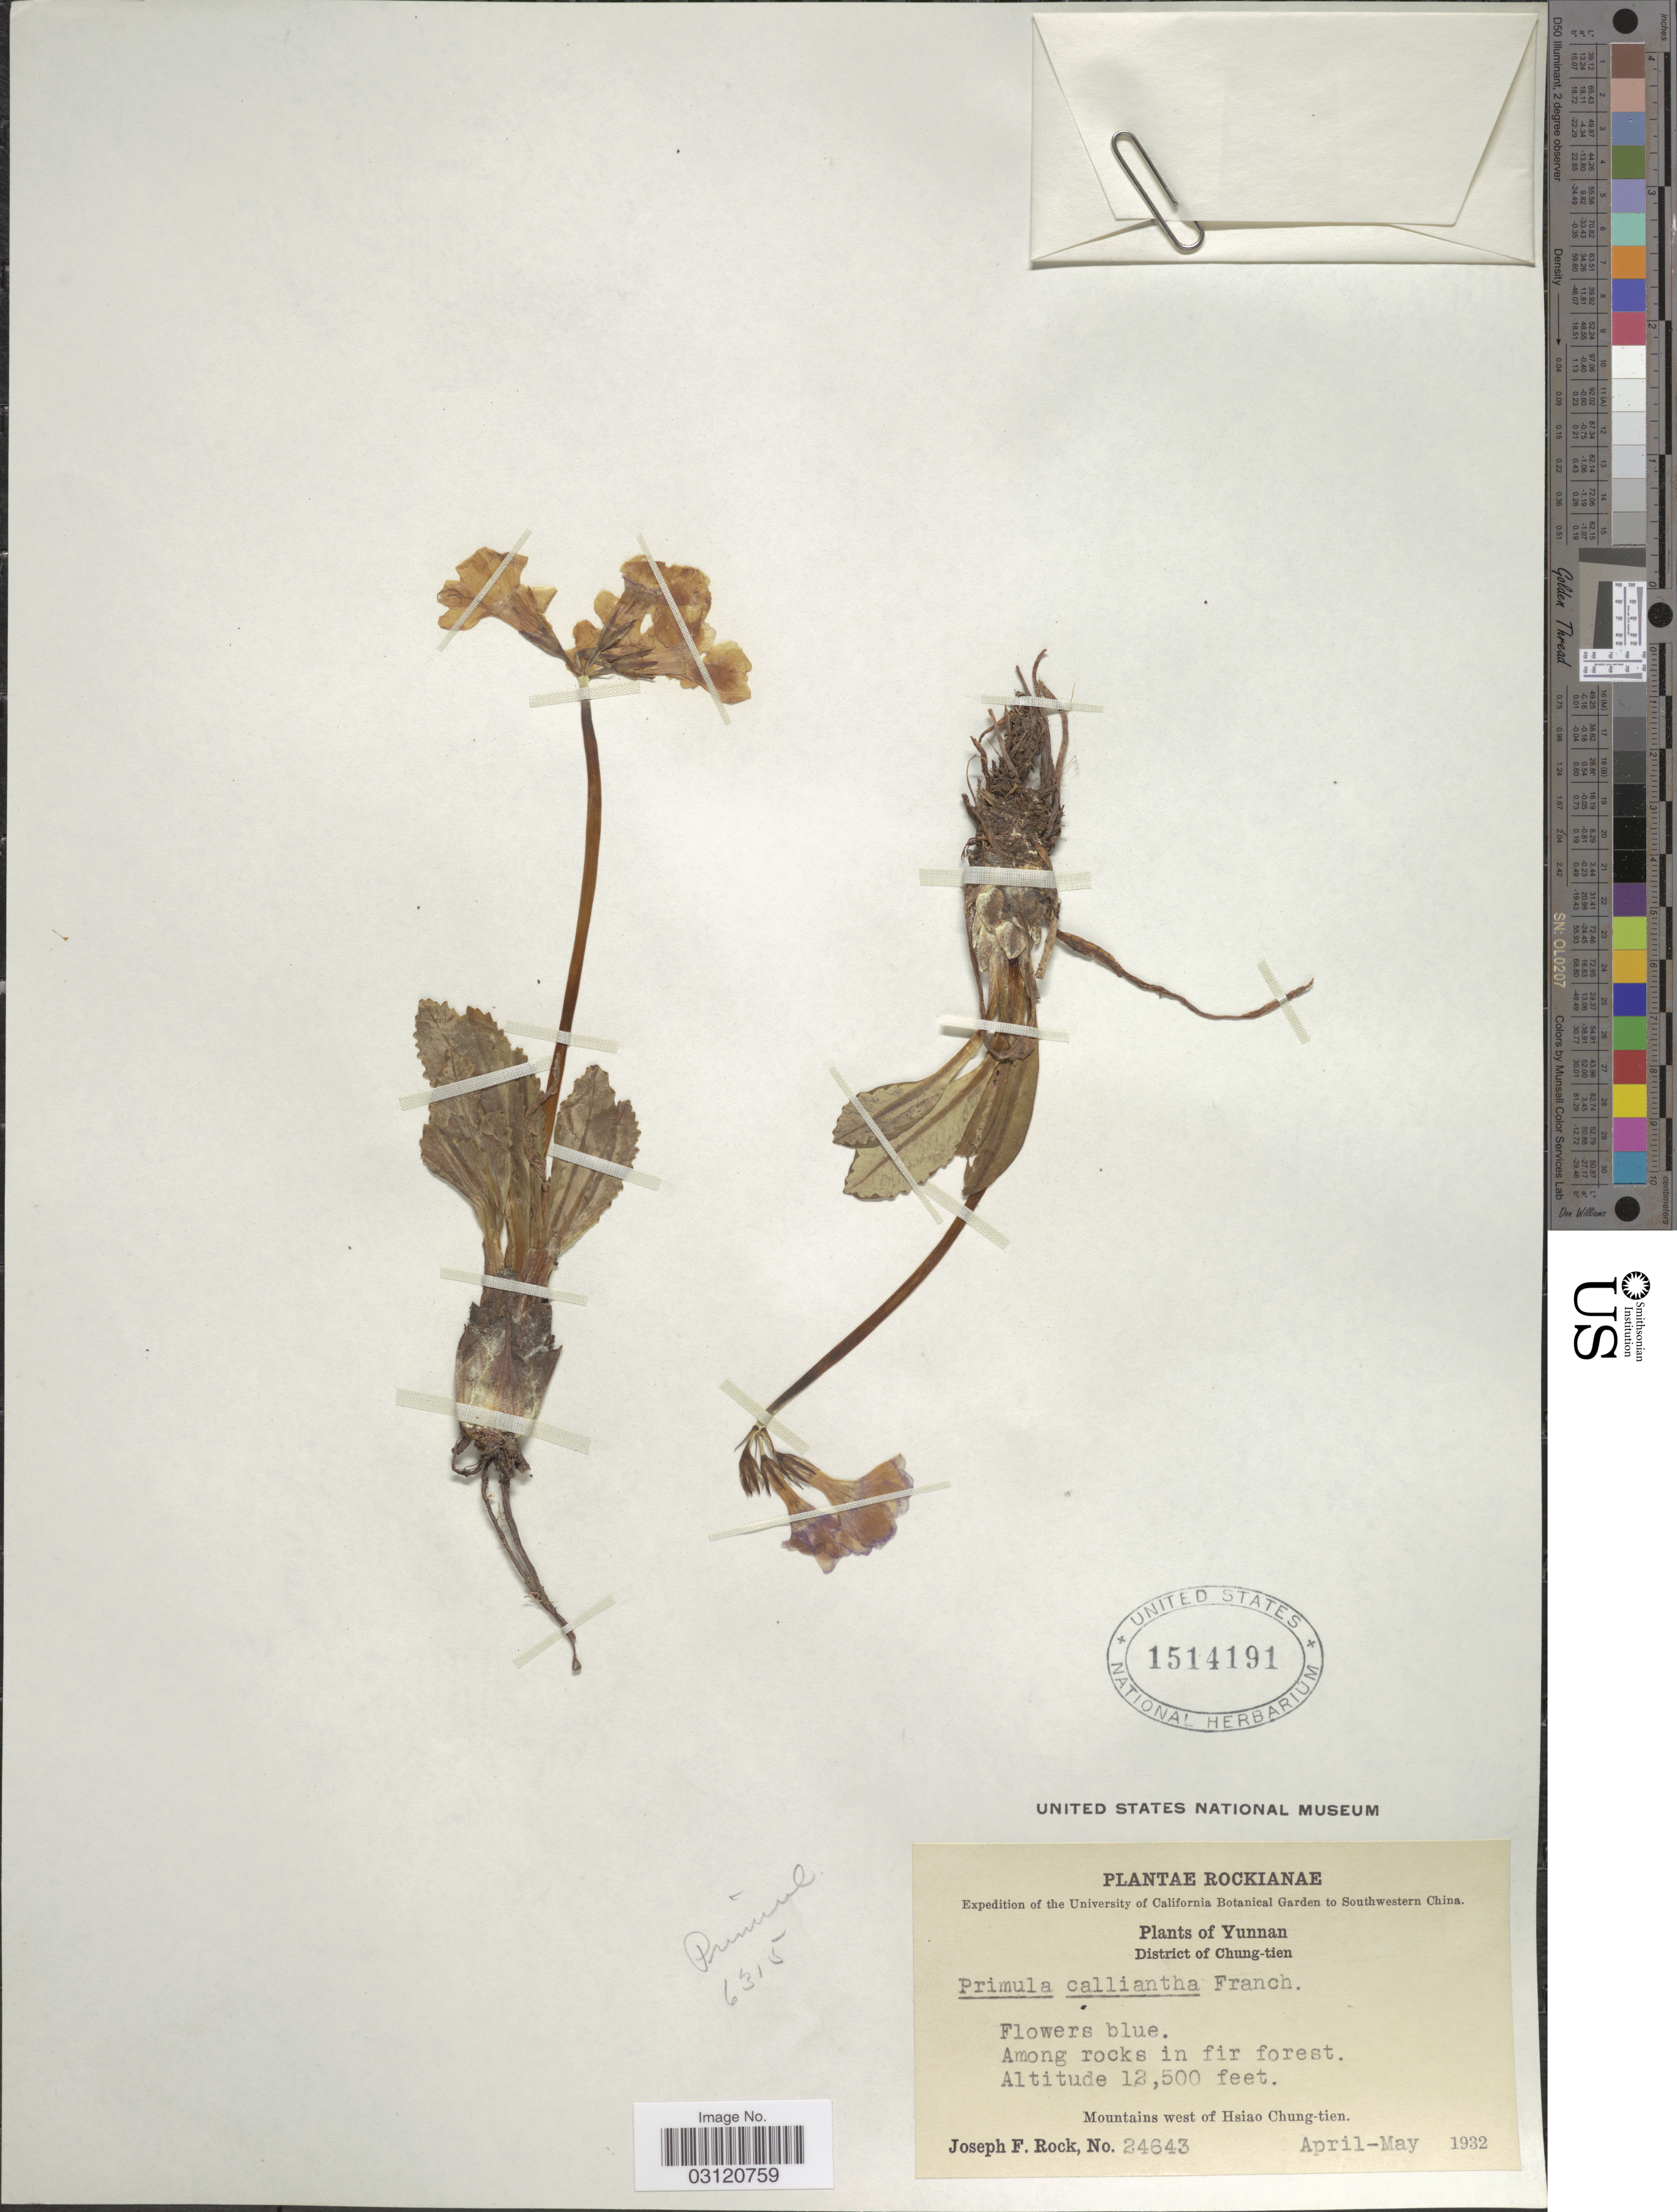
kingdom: Plantae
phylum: Tracheophyta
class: Magnoliopsida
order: Ericales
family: Primulaceae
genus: Primula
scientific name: Primula calliantha subsp. bryophila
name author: (Balf. f. & Farrer) W.W. Sm. & Forrest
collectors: J. F. Rock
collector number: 24643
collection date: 1932-04/1932-05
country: China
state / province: Yunnan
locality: Southwestern China. Yunnan. District of Chung-tien. Mountains west of Hsiao Chung-tien.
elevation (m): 3810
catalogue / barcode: US 1514191